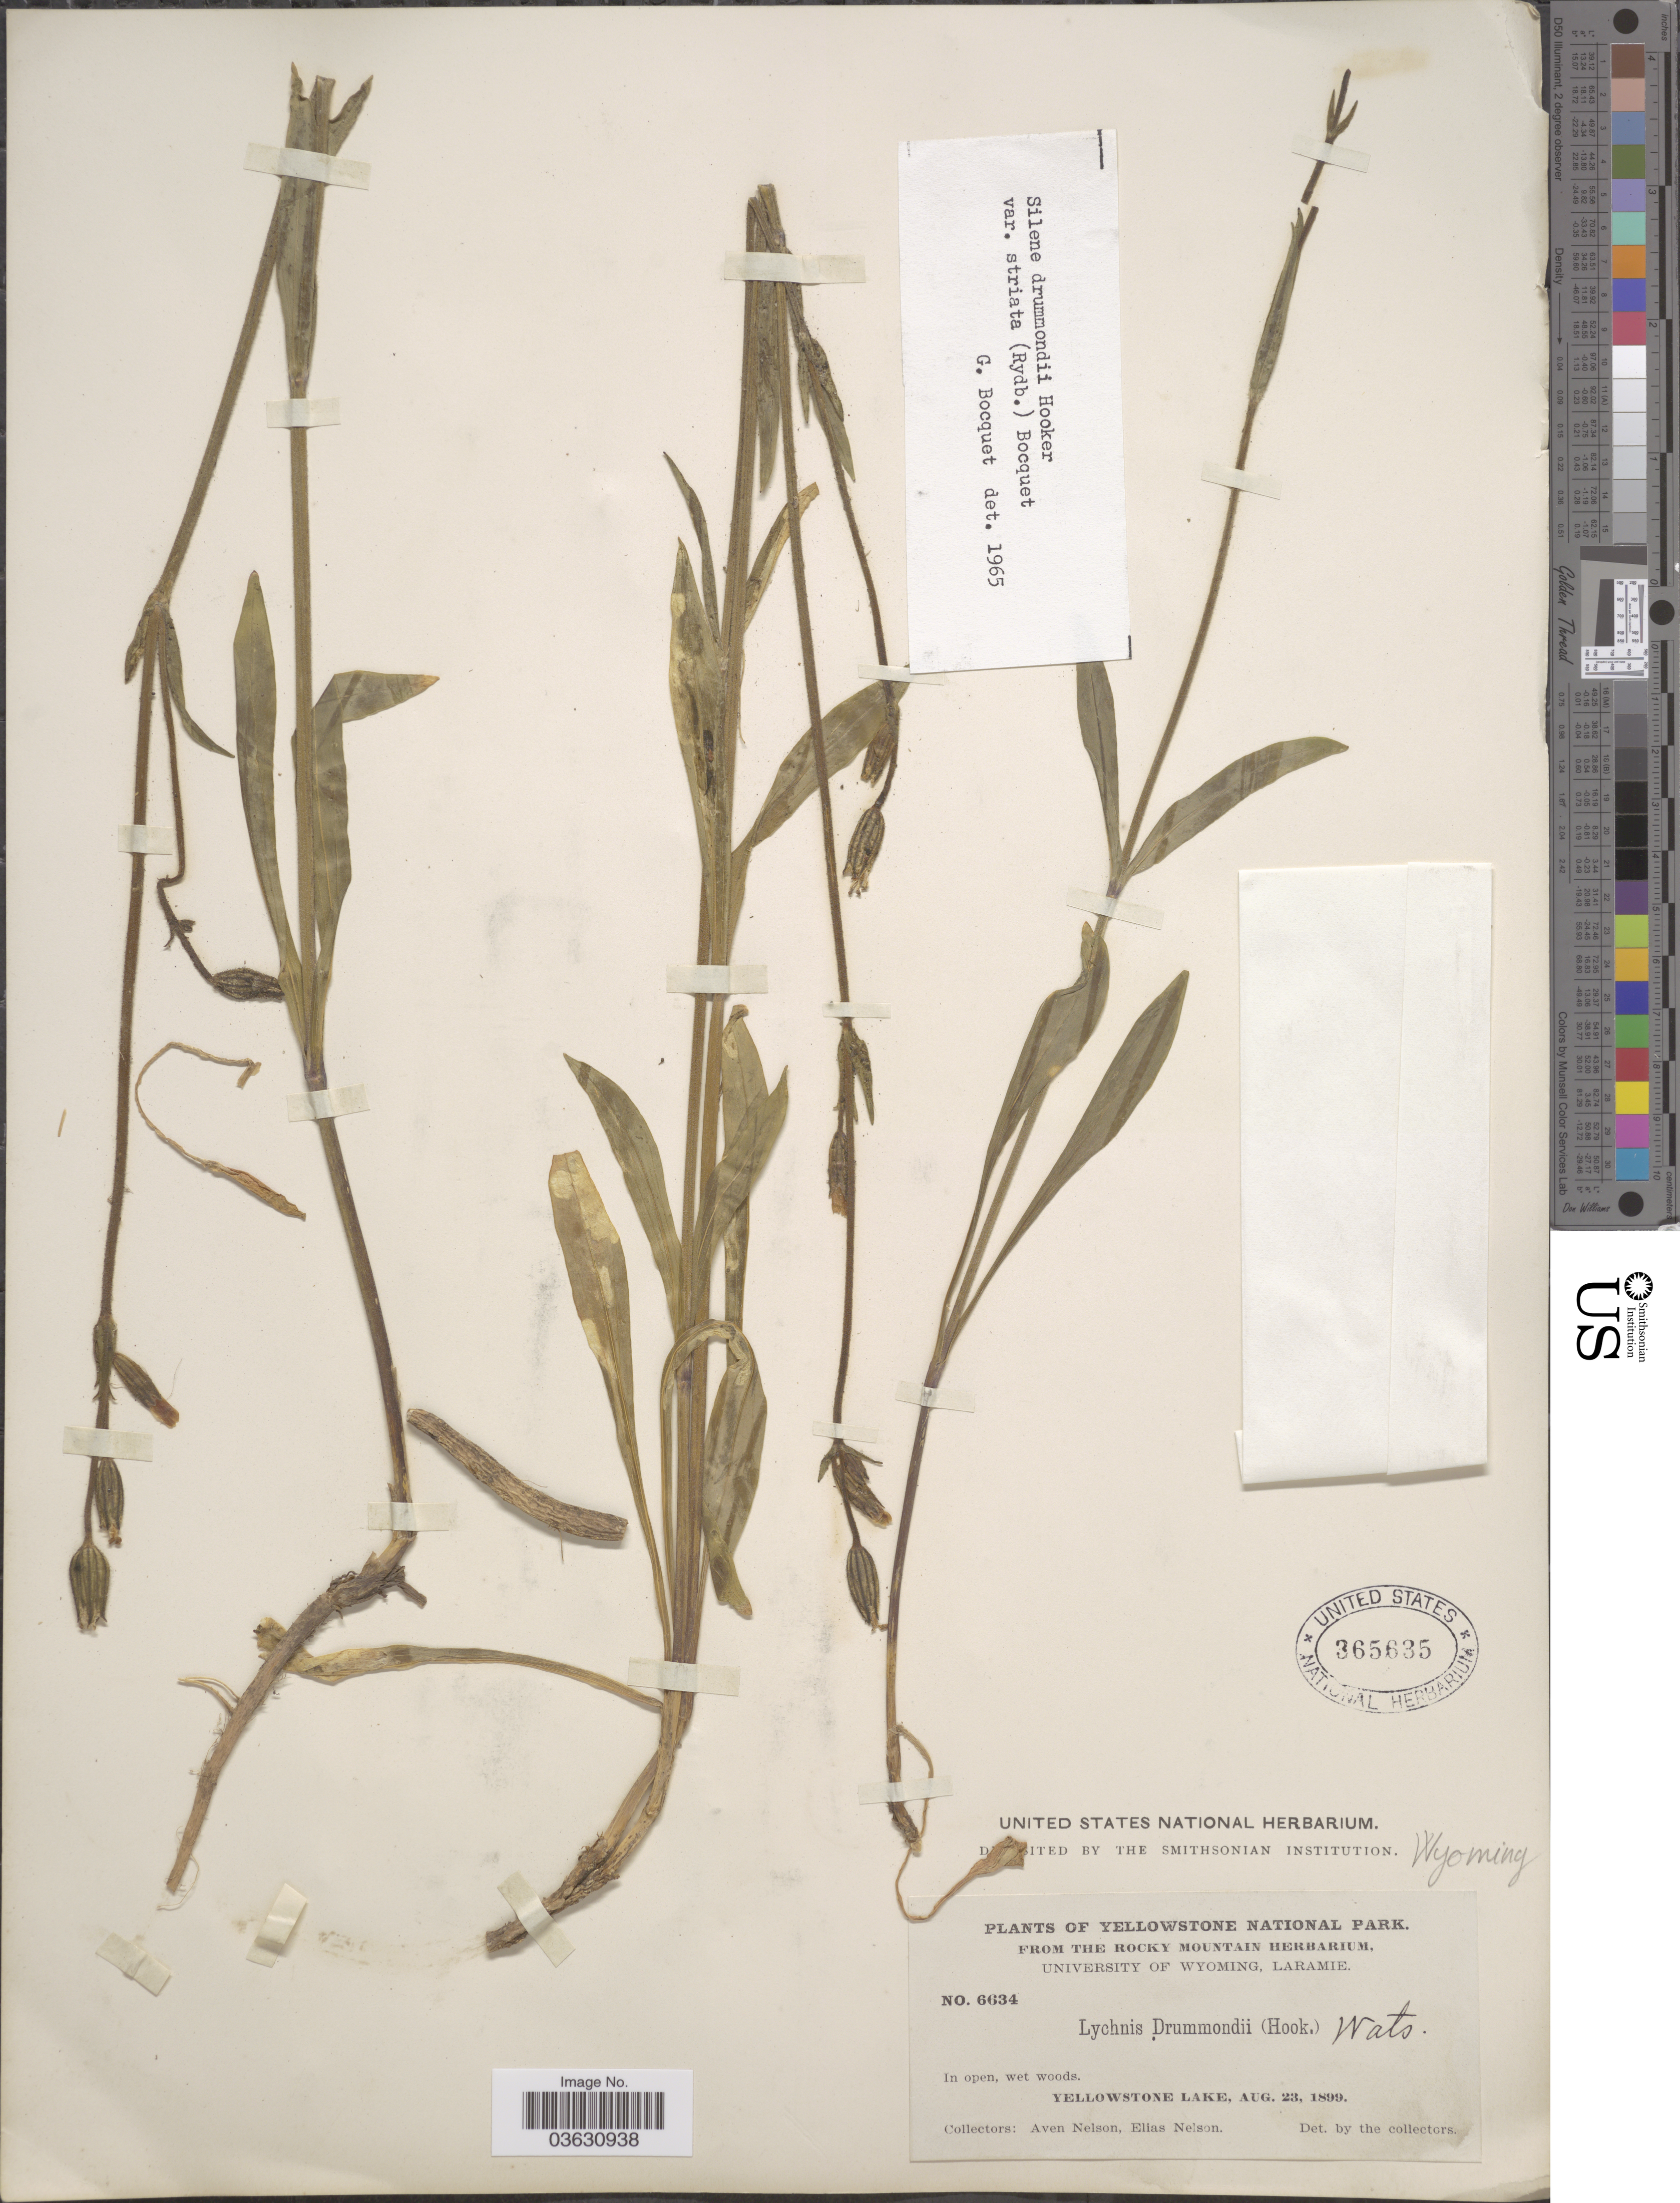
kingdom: Plantae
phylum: Tracheophyta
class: Magnoliopsida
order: Caryophyllales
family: Caryophyllaceae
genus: Silene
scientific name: Silene drummondii var. striata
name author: (Rydb.) Bocquet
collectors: A. Nelson & E. Nelson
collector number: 6634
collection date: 1899-08-23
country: United States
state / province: Wyoming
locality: Yellowstone National Park. Yellowstone Lake.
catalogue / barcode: US 365635